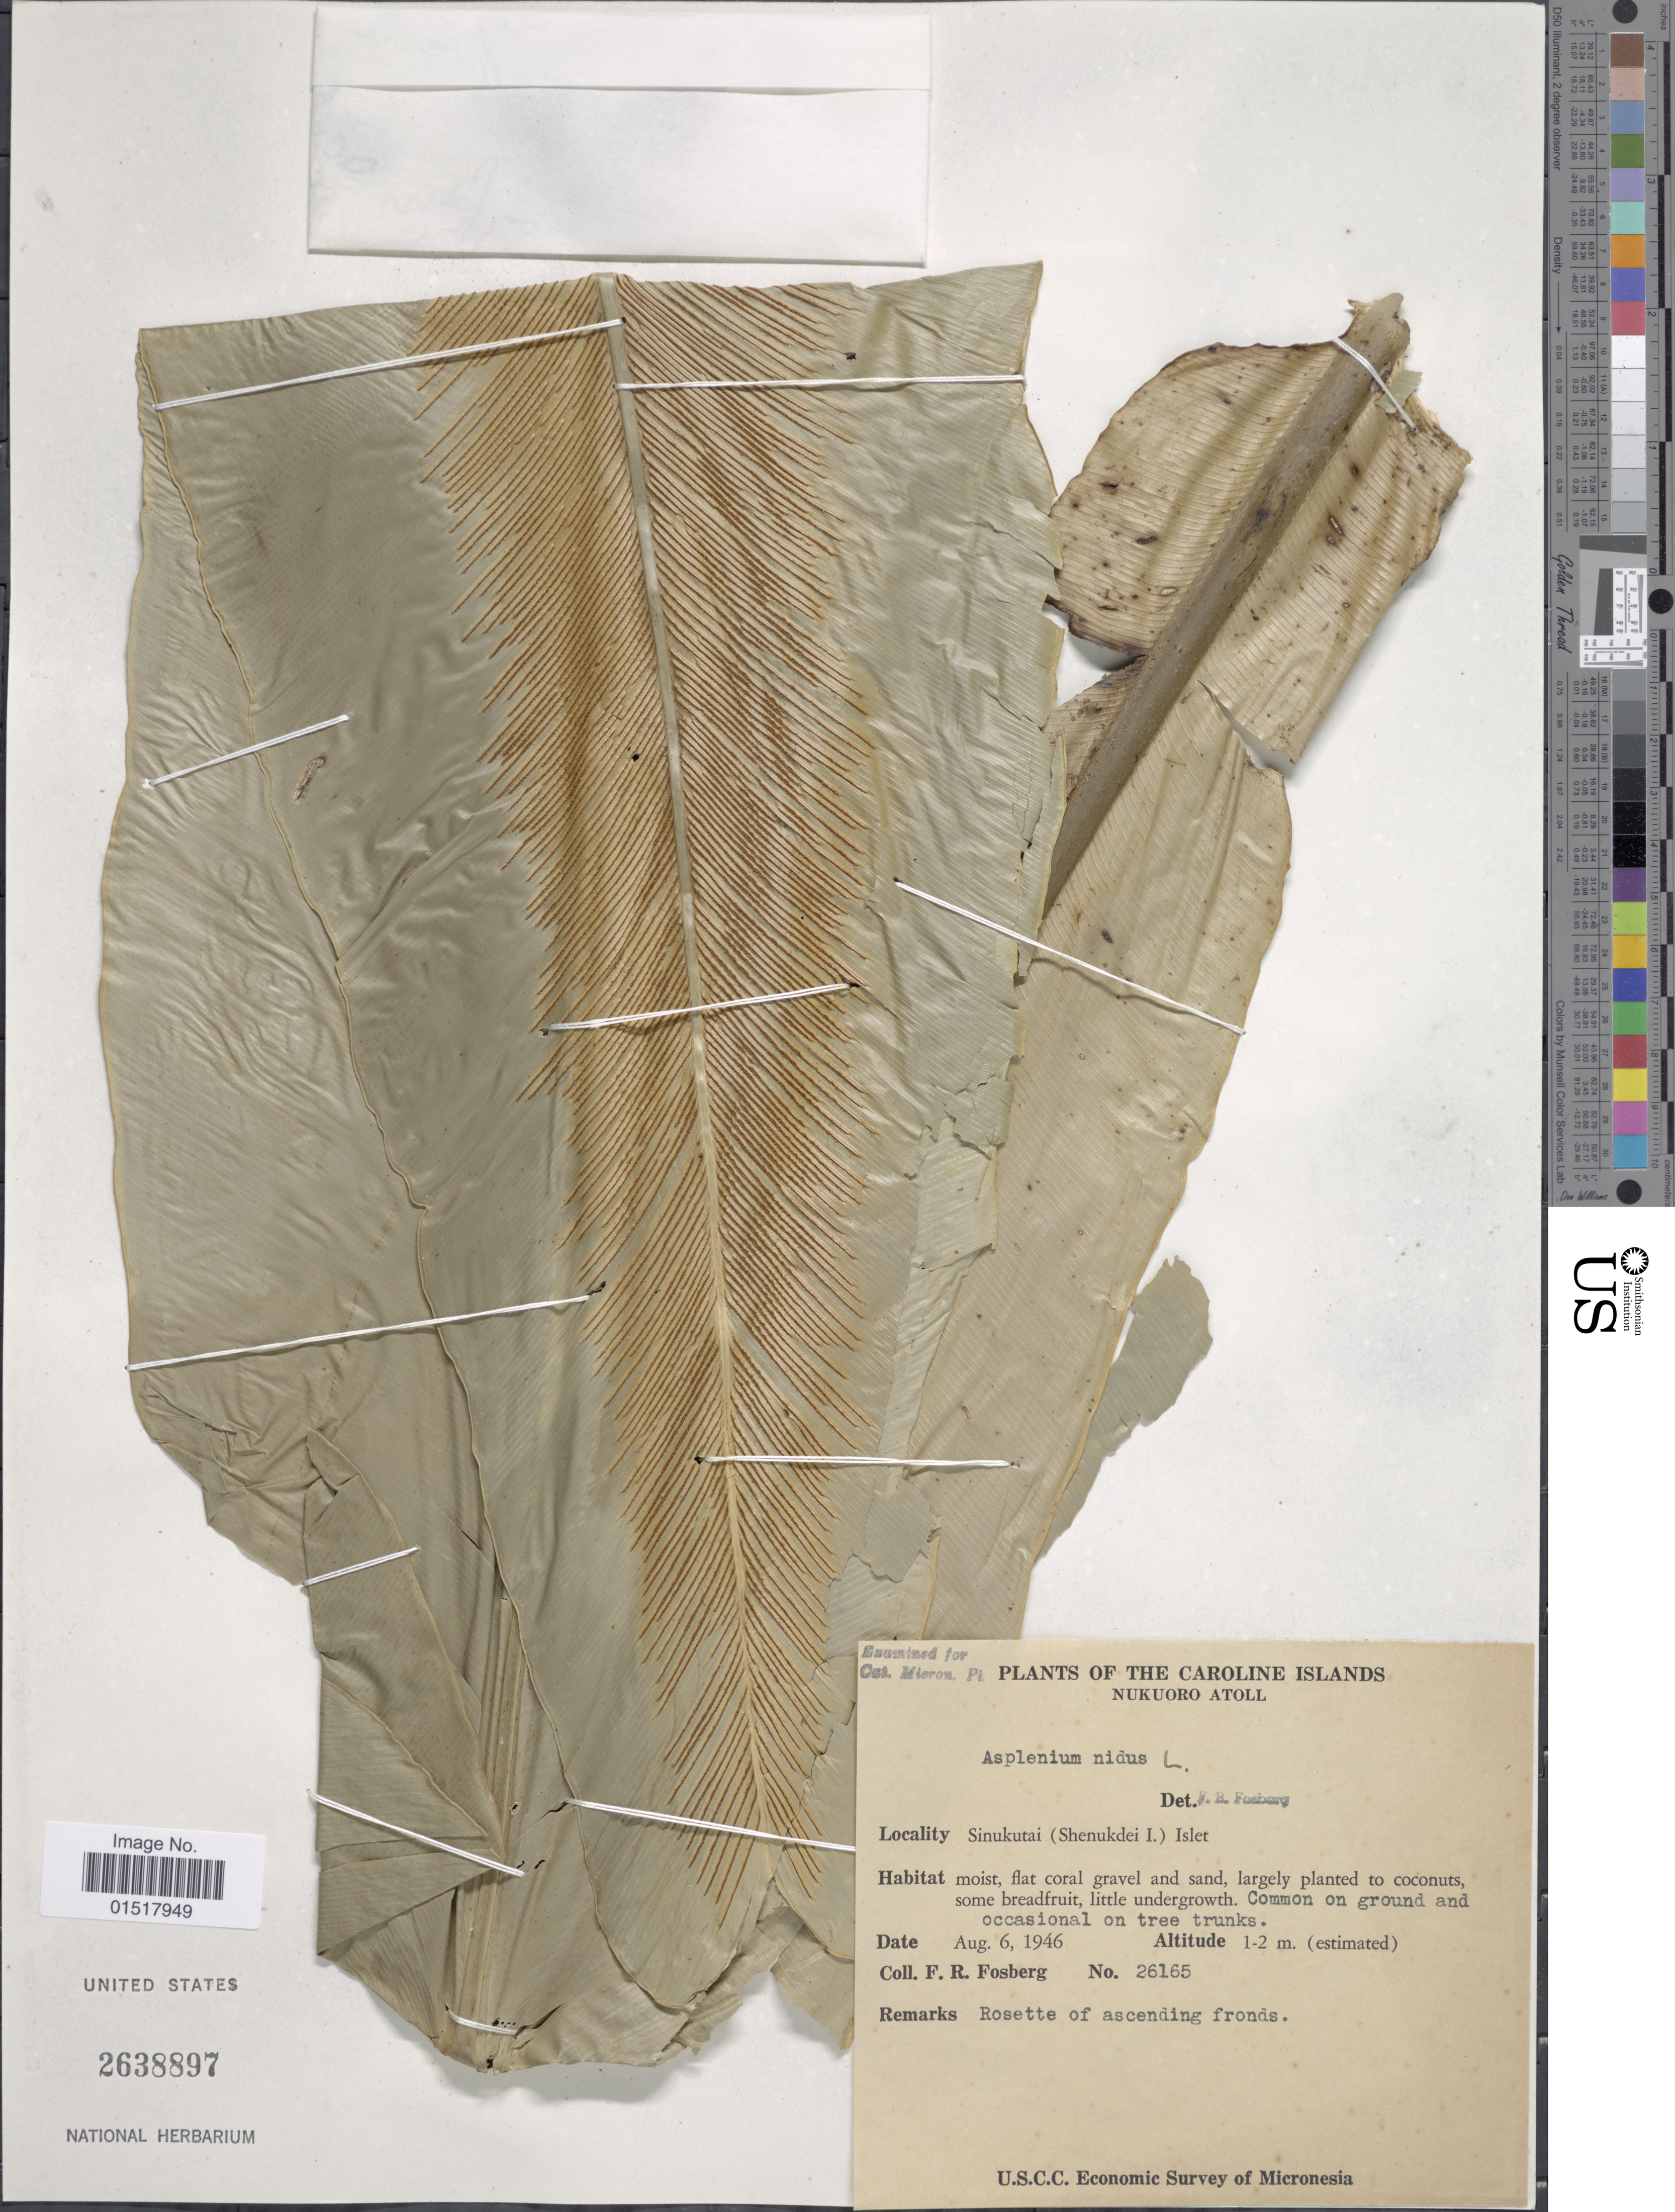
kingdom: Plantae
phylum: Tracheophyta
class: Polypodiopsida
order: Polypodiales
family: Aspleniaceae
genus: Asplenium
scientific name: Asplenium nidus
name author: L.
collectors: F. R. Fosberg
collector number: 26165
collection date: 1946-08-06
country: Micronesia, Federated States of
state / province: Pohnpei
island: Nukuoro Atoll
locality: Caroline Islands. Nukuoro Atoll. Sinukutai (Shenukdei I.) Islet.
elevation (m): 1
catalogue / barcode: US 2638897